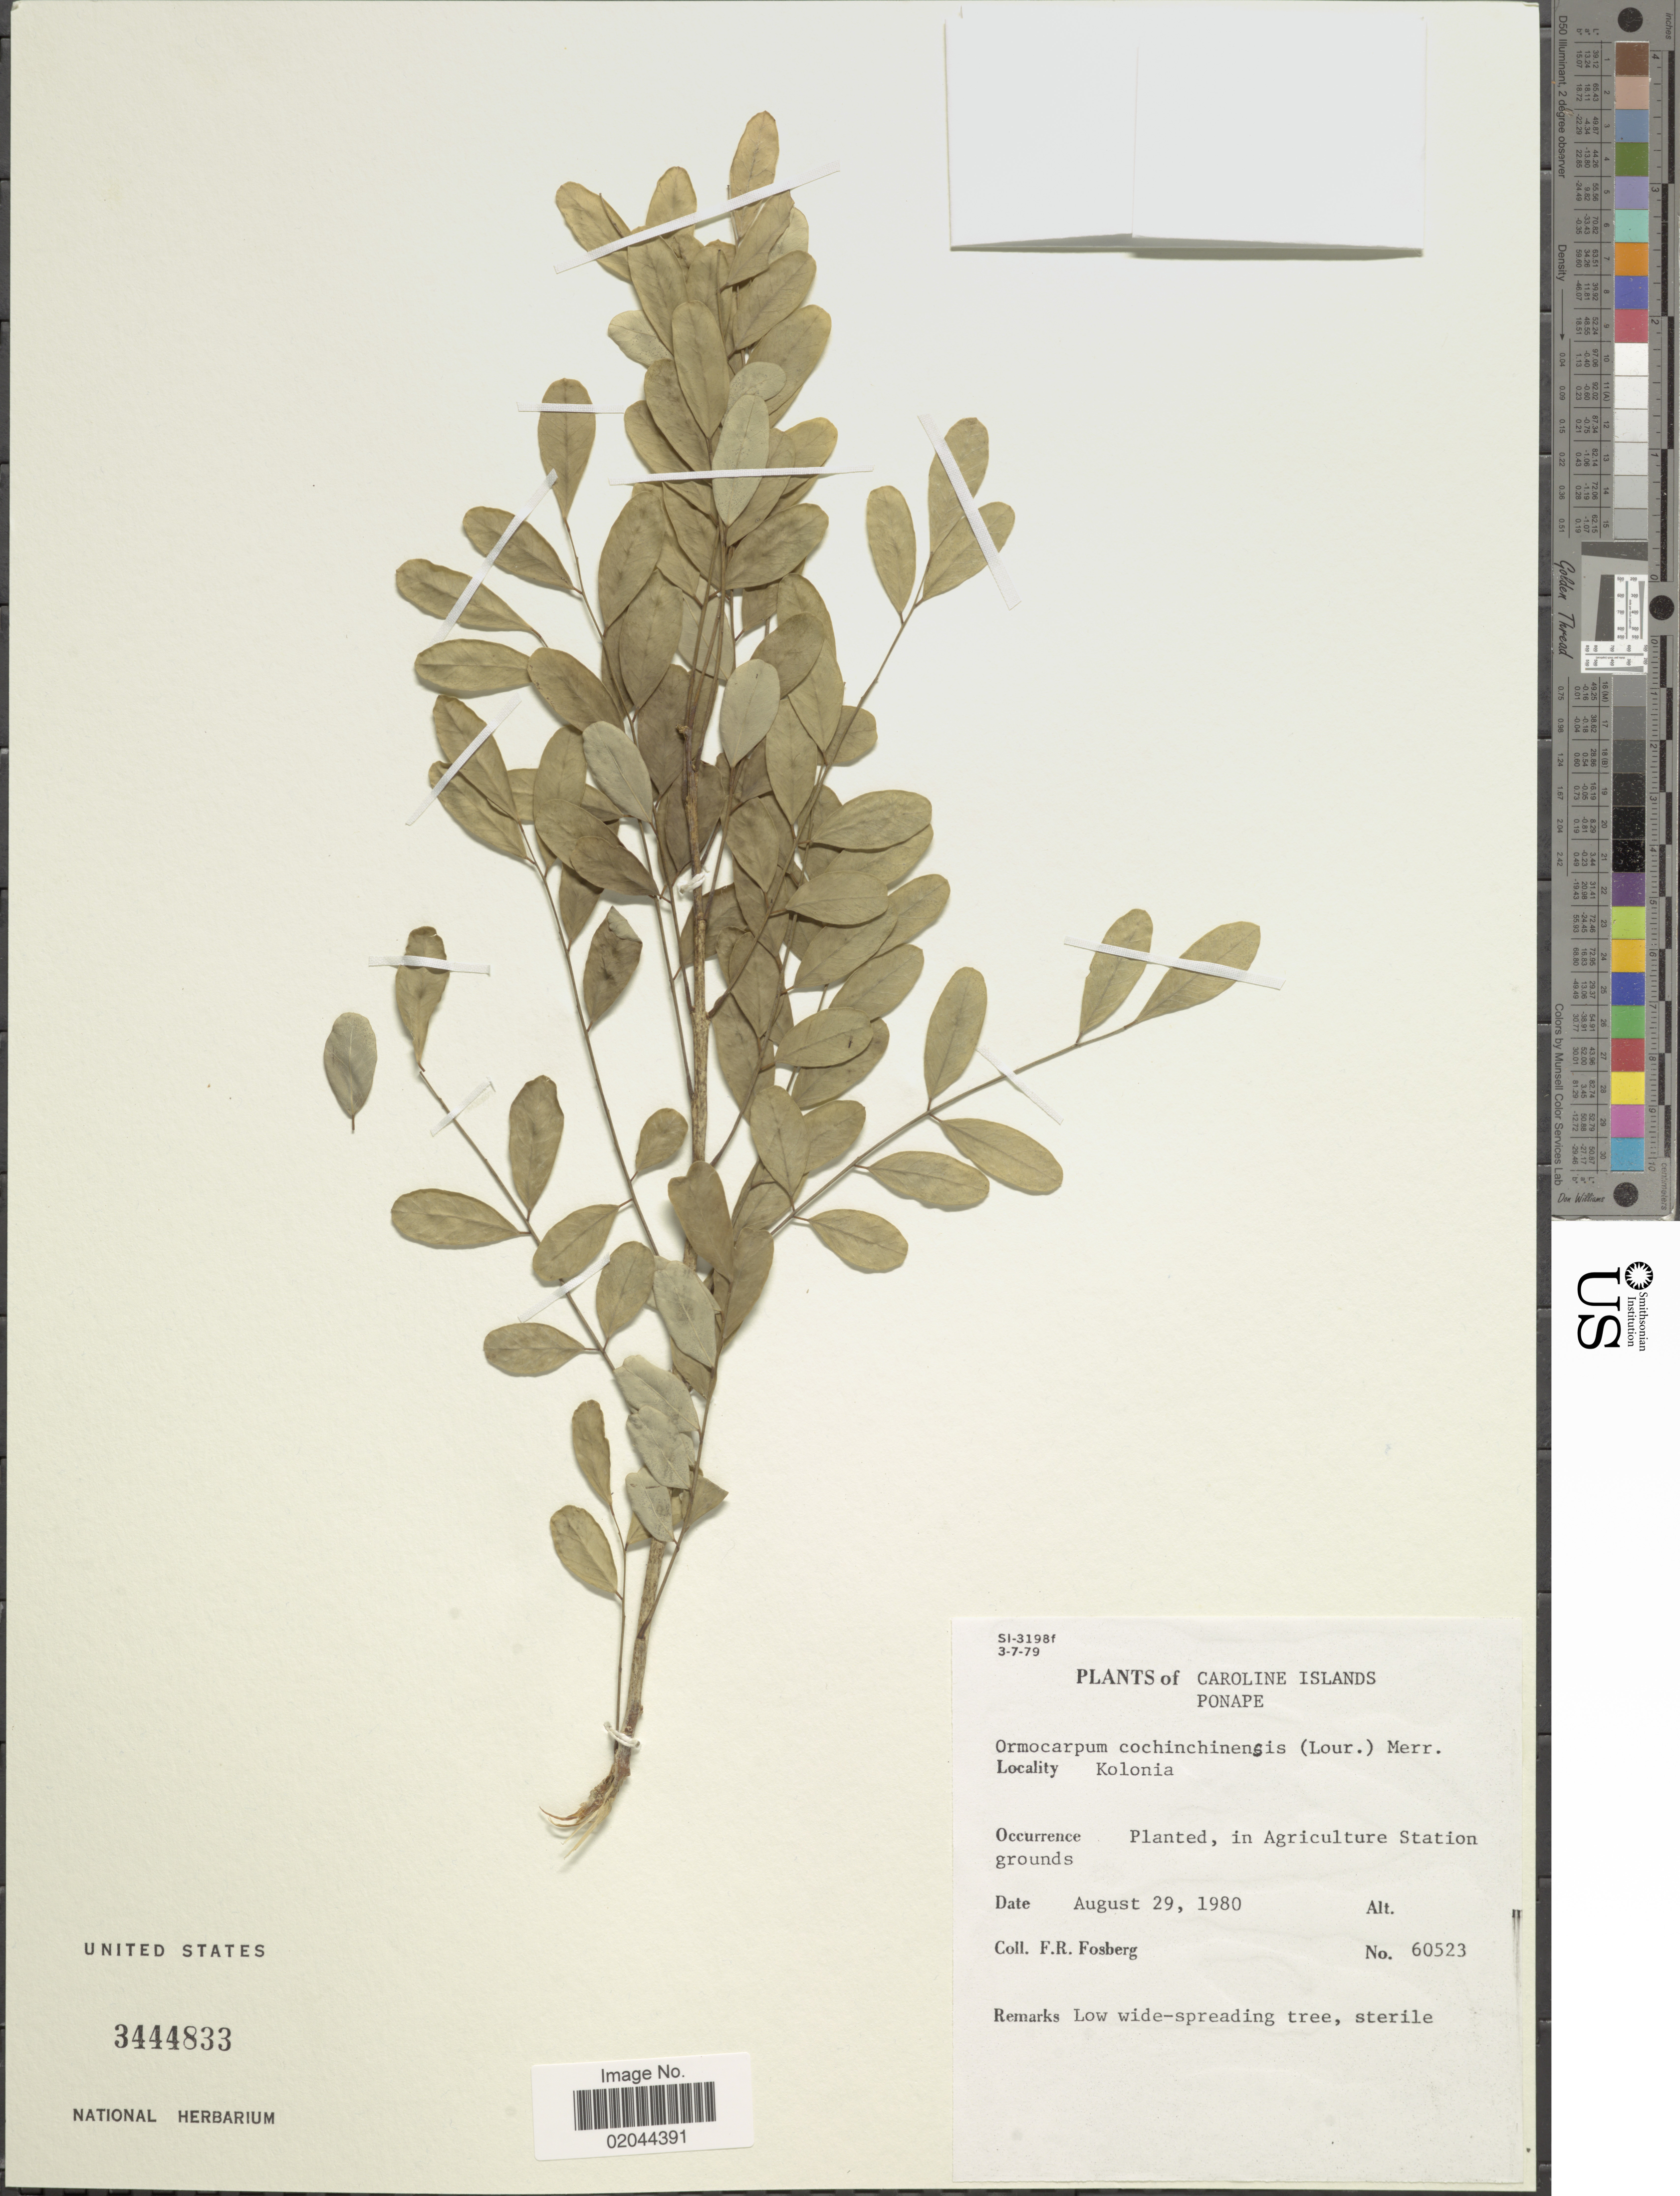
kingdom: Plantae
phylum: Tracheophyta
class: Magnoliopsida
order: Fabales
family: Fabaceae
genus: Ormocarpum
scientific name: Ormocarpum cochinchinense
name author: (Lour.) Merr.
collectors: F. R. Fosberg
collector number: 60523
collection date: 1980-08-29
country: Micronesia, Federated States of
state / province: Pohnpei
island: Pohnpei [Ponape]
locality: Caroline Islands, Kolonia, in Agriculture Station grounds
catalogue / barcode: US 3444833